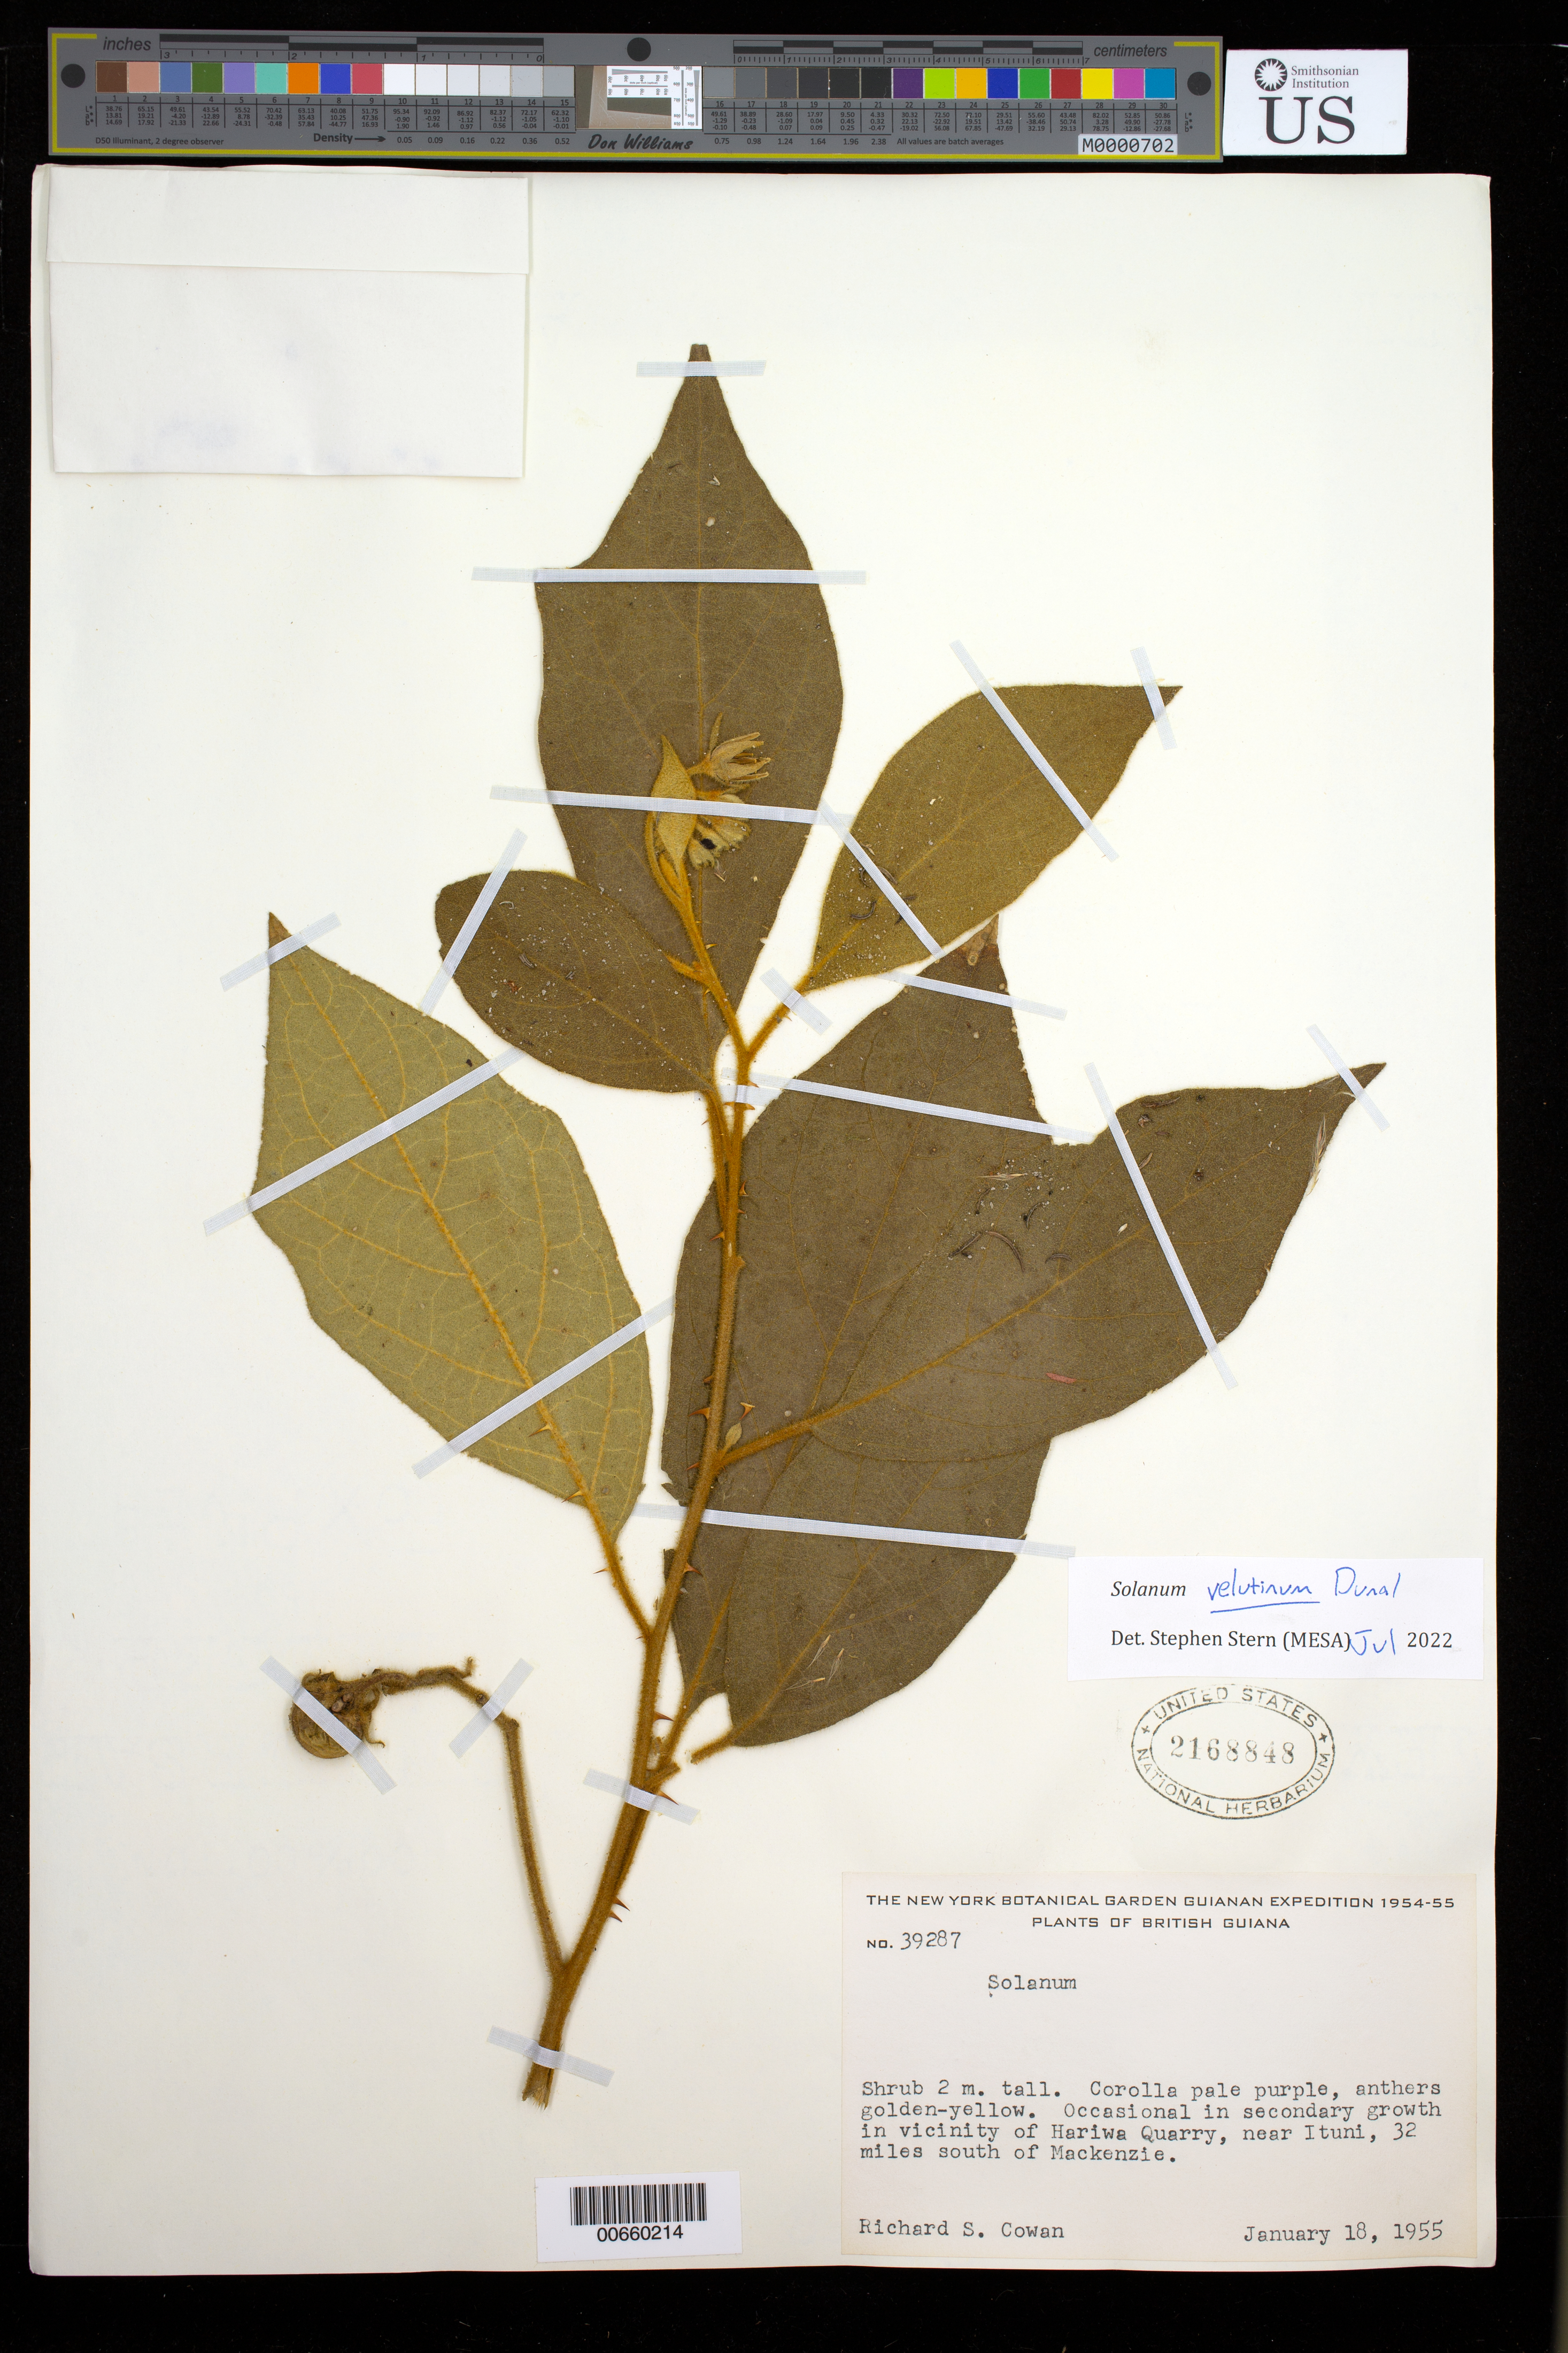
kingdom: Plantae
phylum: Tracheophyta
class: Magnoliopsida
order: Solanales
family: Solanaceae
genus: Solanum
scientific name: Solanum velutinum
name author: Dunal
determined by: Stern, S. R., (UT)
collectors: R. S. Cowan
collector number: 39287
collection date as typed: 1 Jan 1955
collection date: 1955-01-01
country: Guyana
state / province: U. Demerara-Berbice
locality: Hariwa Quarry, 32 mi. S of Mackenzie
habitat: Secondary growth.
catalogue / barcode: US 2168848